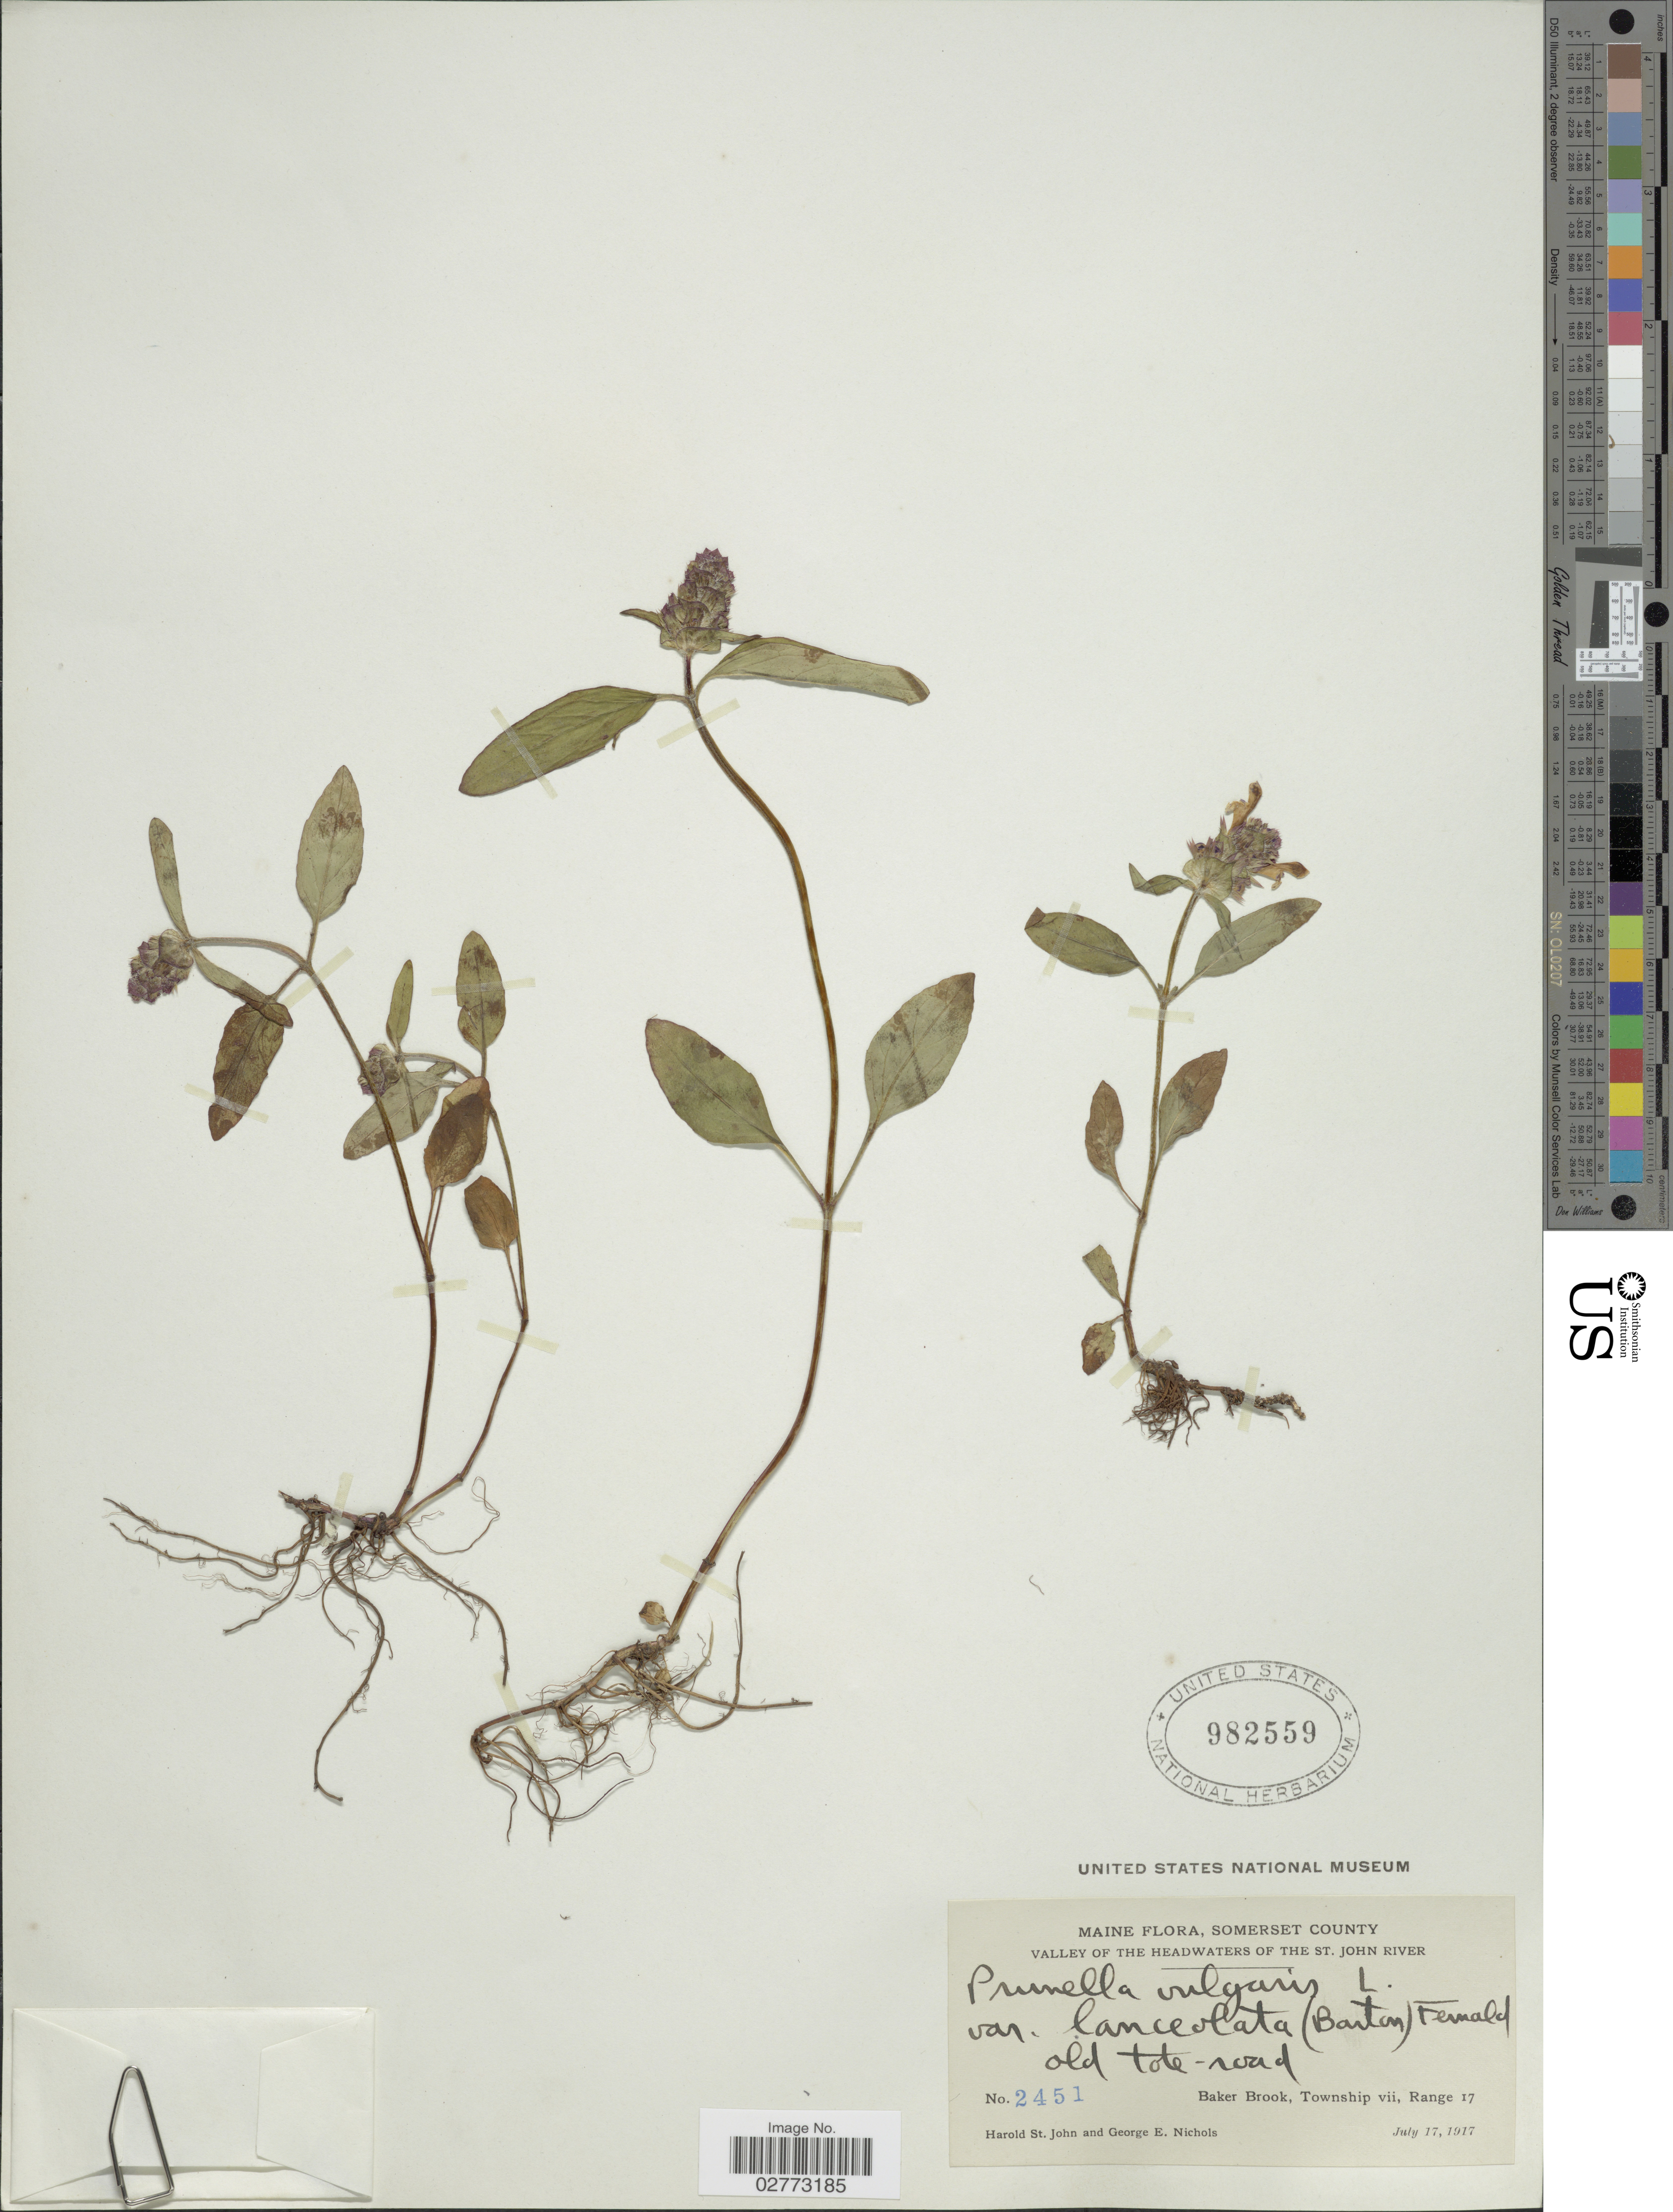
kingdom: Plantae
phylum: Tracheophyta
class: Magnoliopsida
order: Lamiales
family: Lamiaceae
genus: Prunella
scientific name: Prunella vulgaris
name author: L.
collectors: H. St. John & G. E. Nichols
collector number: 2451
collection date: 1917-07-17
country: United States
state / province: Maine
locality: Somerset County, Valley of the Headwaters of the St. John River, old tote-road, Baker Brook, Township vii, Range 17.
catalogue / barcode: US 982559